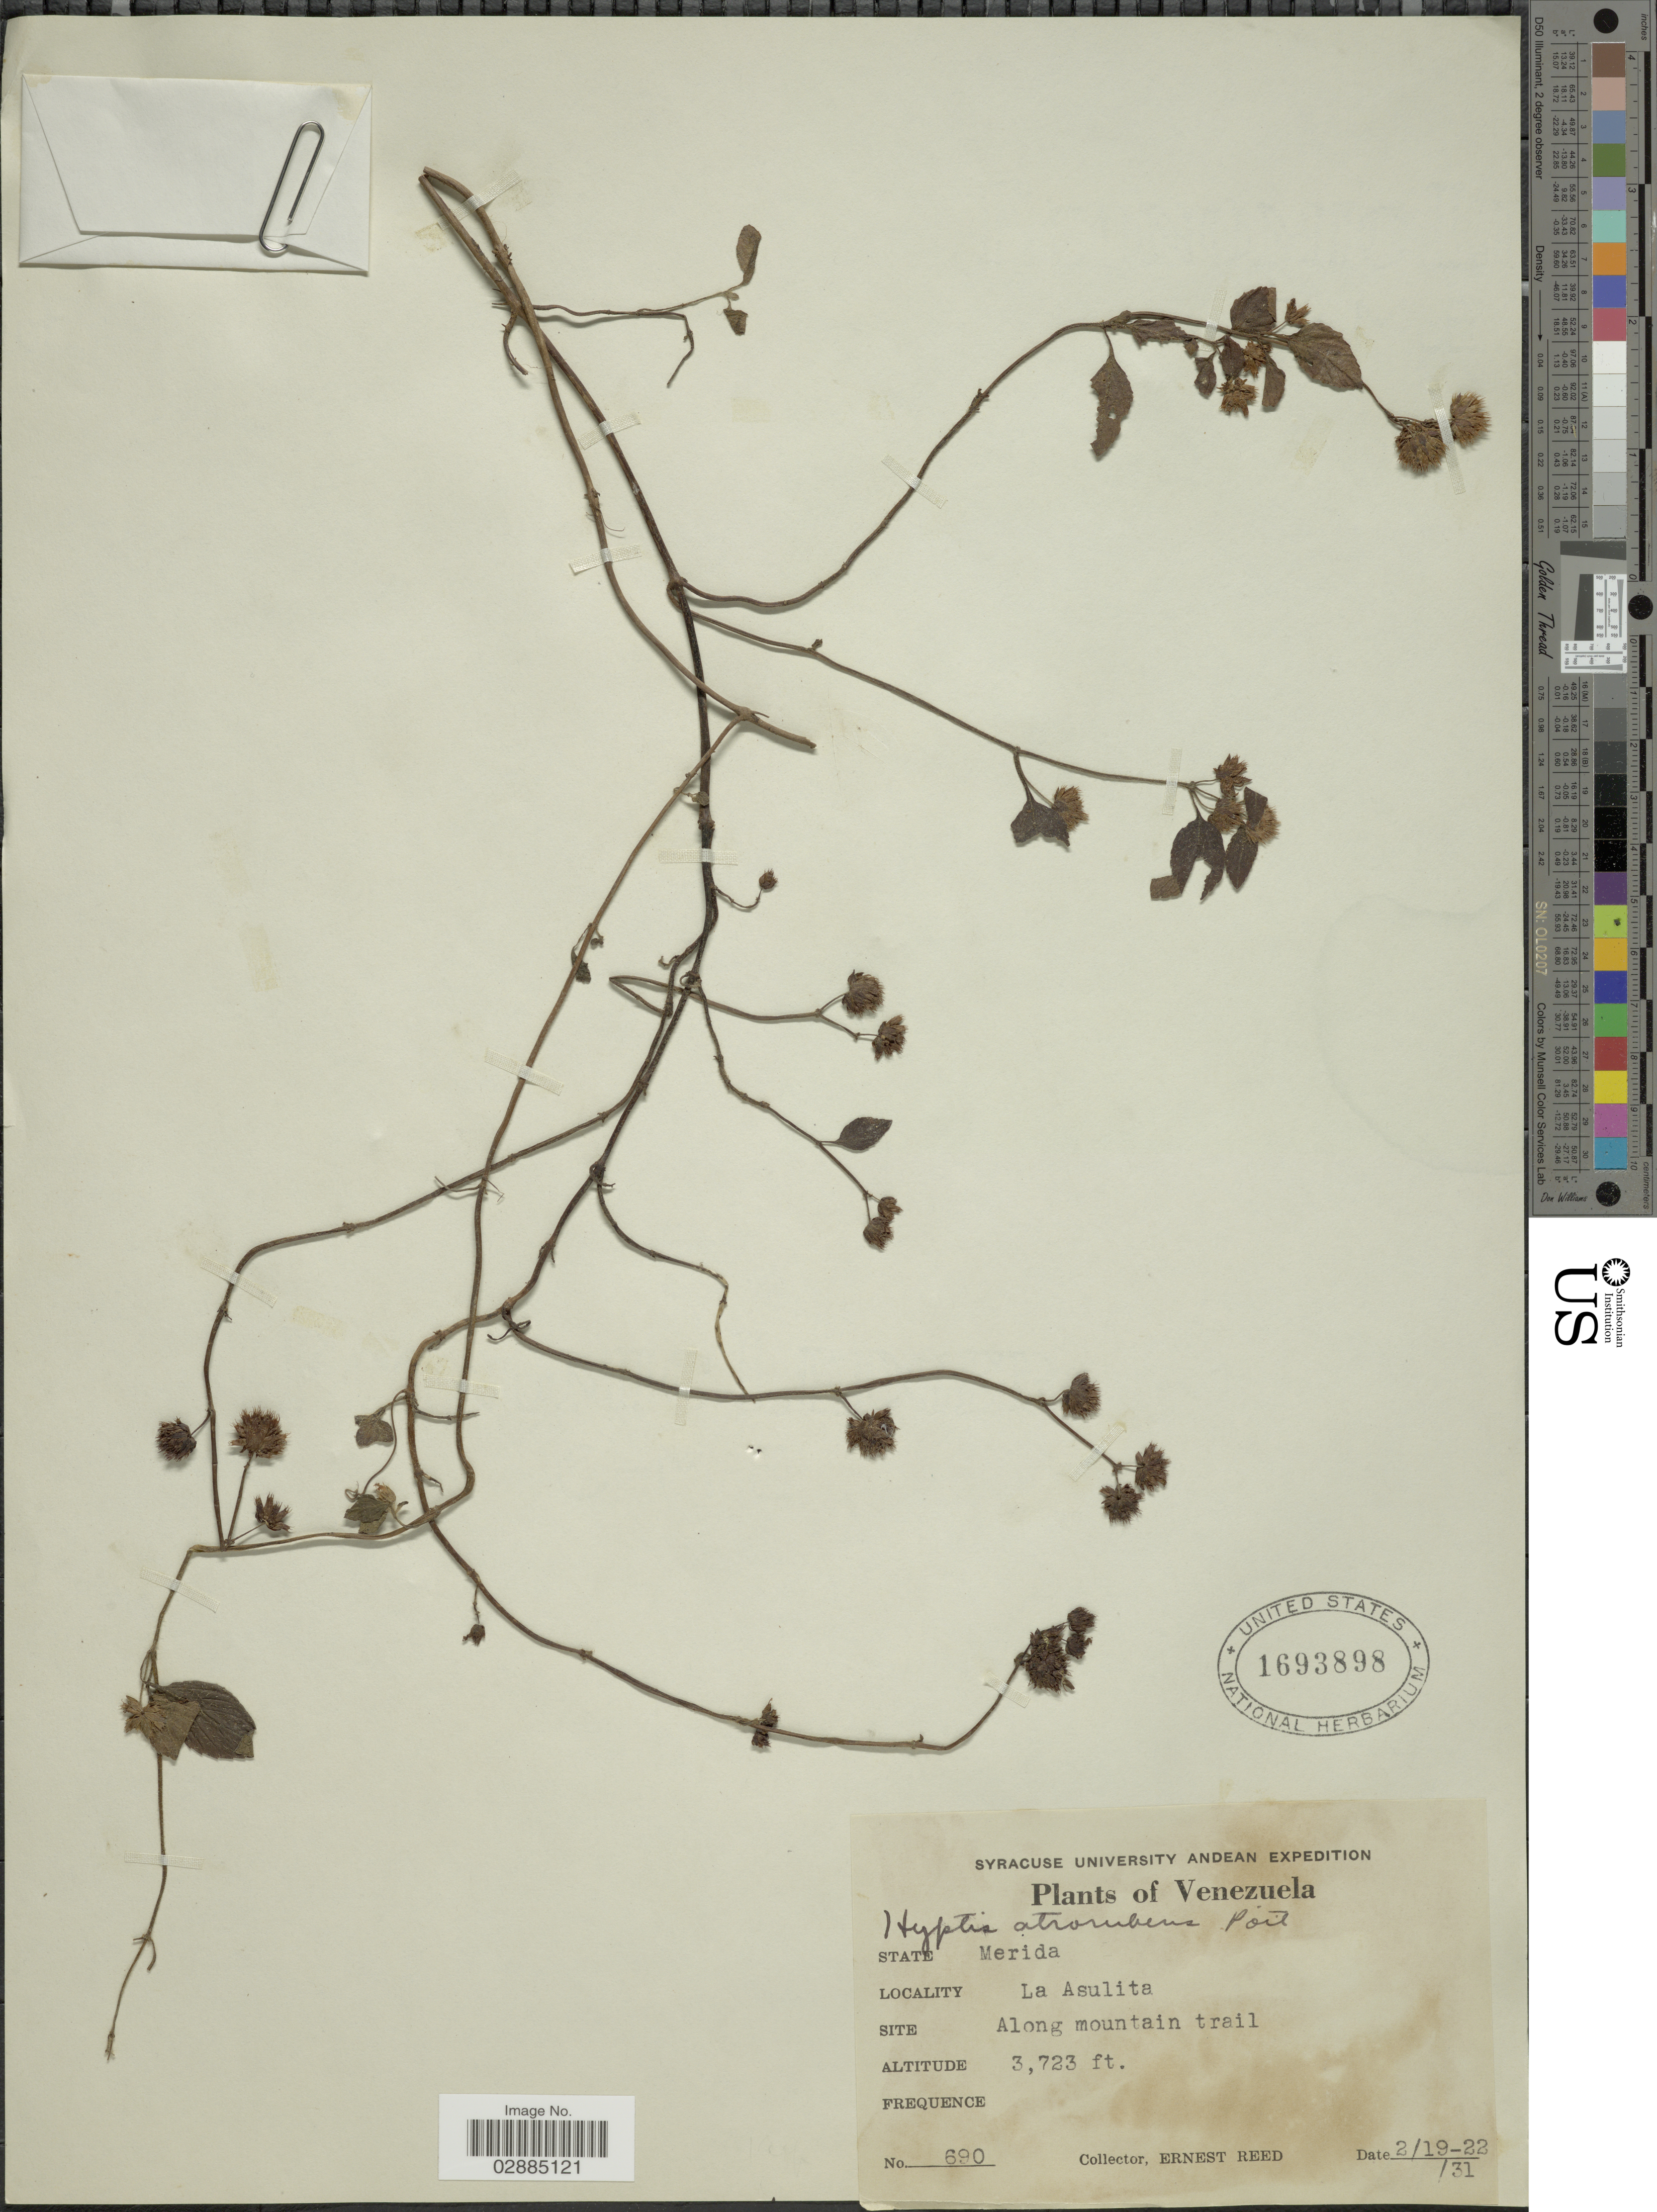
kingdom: Plantae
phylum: Tracheophyta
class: Magnoliopsida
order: Lamiales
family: Lamiaceae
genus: Hyptis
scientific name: Hyptis atrorubens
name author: Poit.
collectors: E. Reed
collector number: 690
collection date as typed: Transcribed d/m/y: 19/2/31 to 22/2/31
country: Venezuela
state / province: Mérida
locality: La Asulita, Site Along Mountain trail.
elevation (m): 1135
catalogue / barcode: US 1693898